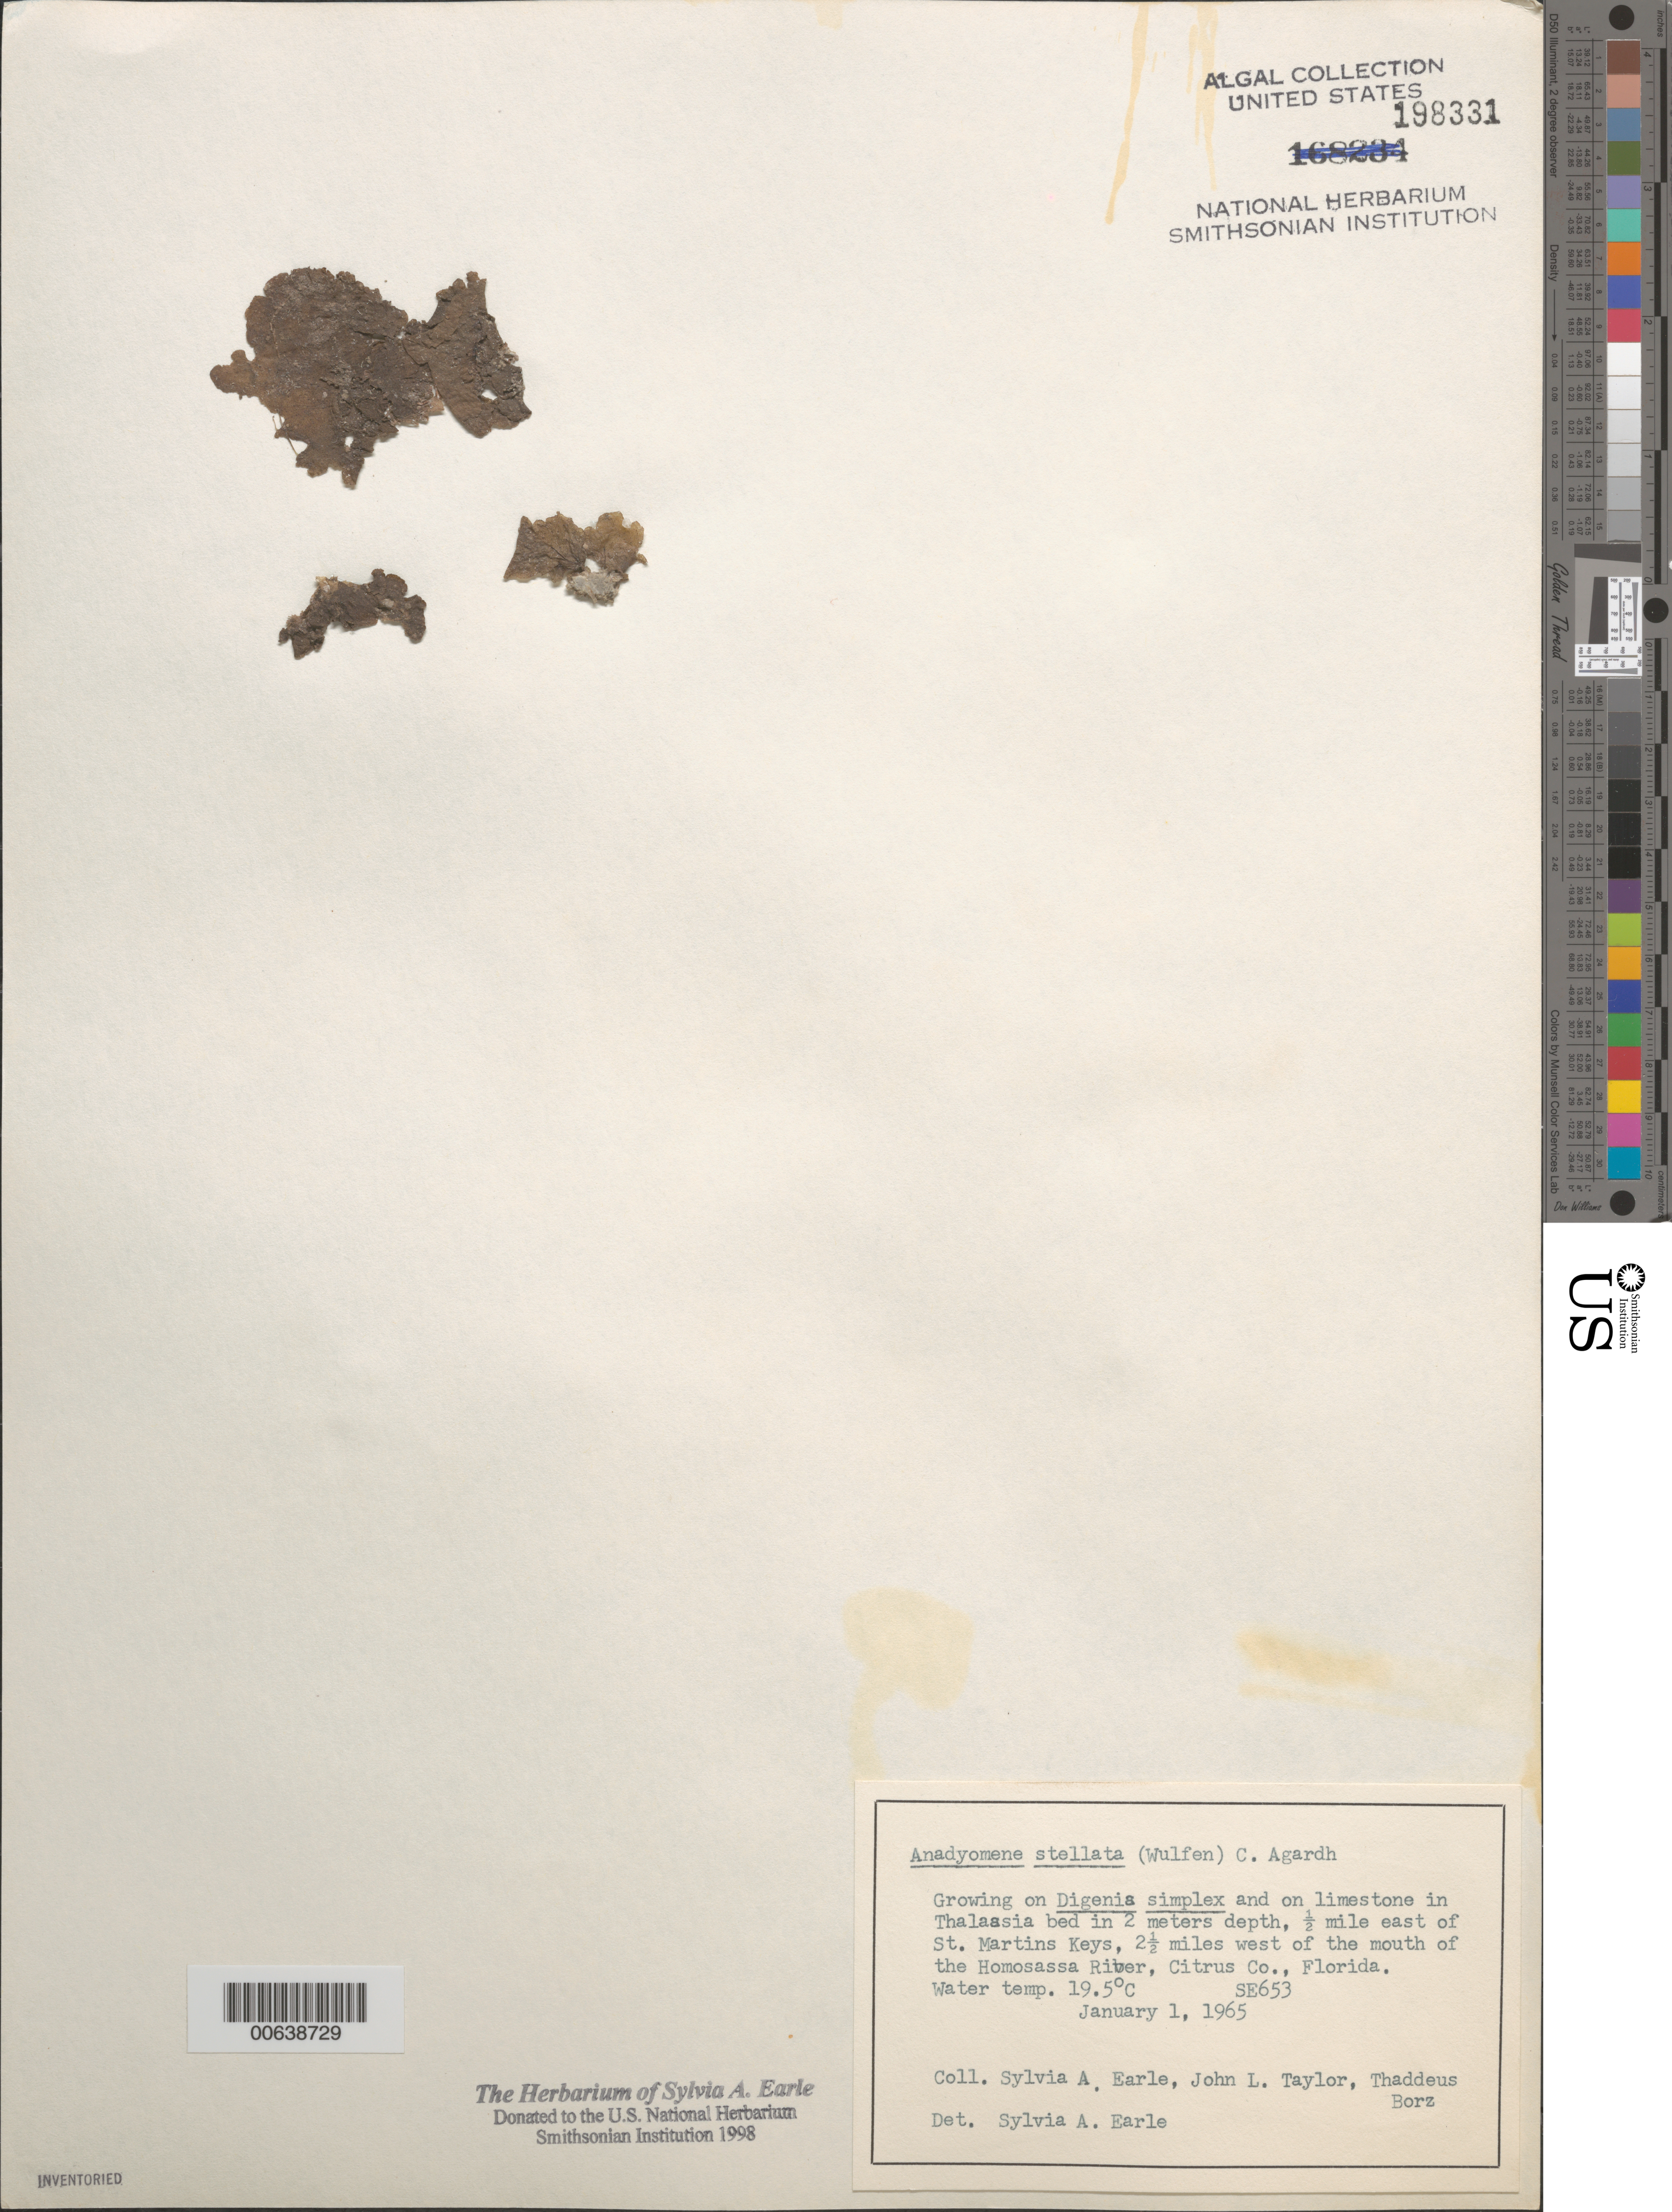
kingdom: Plantae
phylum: Chlorophyta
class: Ulvophyceae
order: Cladophorales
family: Anadyomenaceae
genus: Anadyomene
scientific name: Anadyomene stellata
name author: (Wulfen) C. Agardh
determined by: Earle, S. A.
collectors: S. A. Earle, J. L. Taylor & T. Borz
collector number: SE 653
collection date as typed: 01 Jan 1965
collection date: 1965-01-01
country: United States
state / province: Florida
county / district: Citrus County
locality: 2.5 miles west of Homosassa River mouth, 0.5 mile east of St. Martins Keys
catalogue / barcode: US 198331